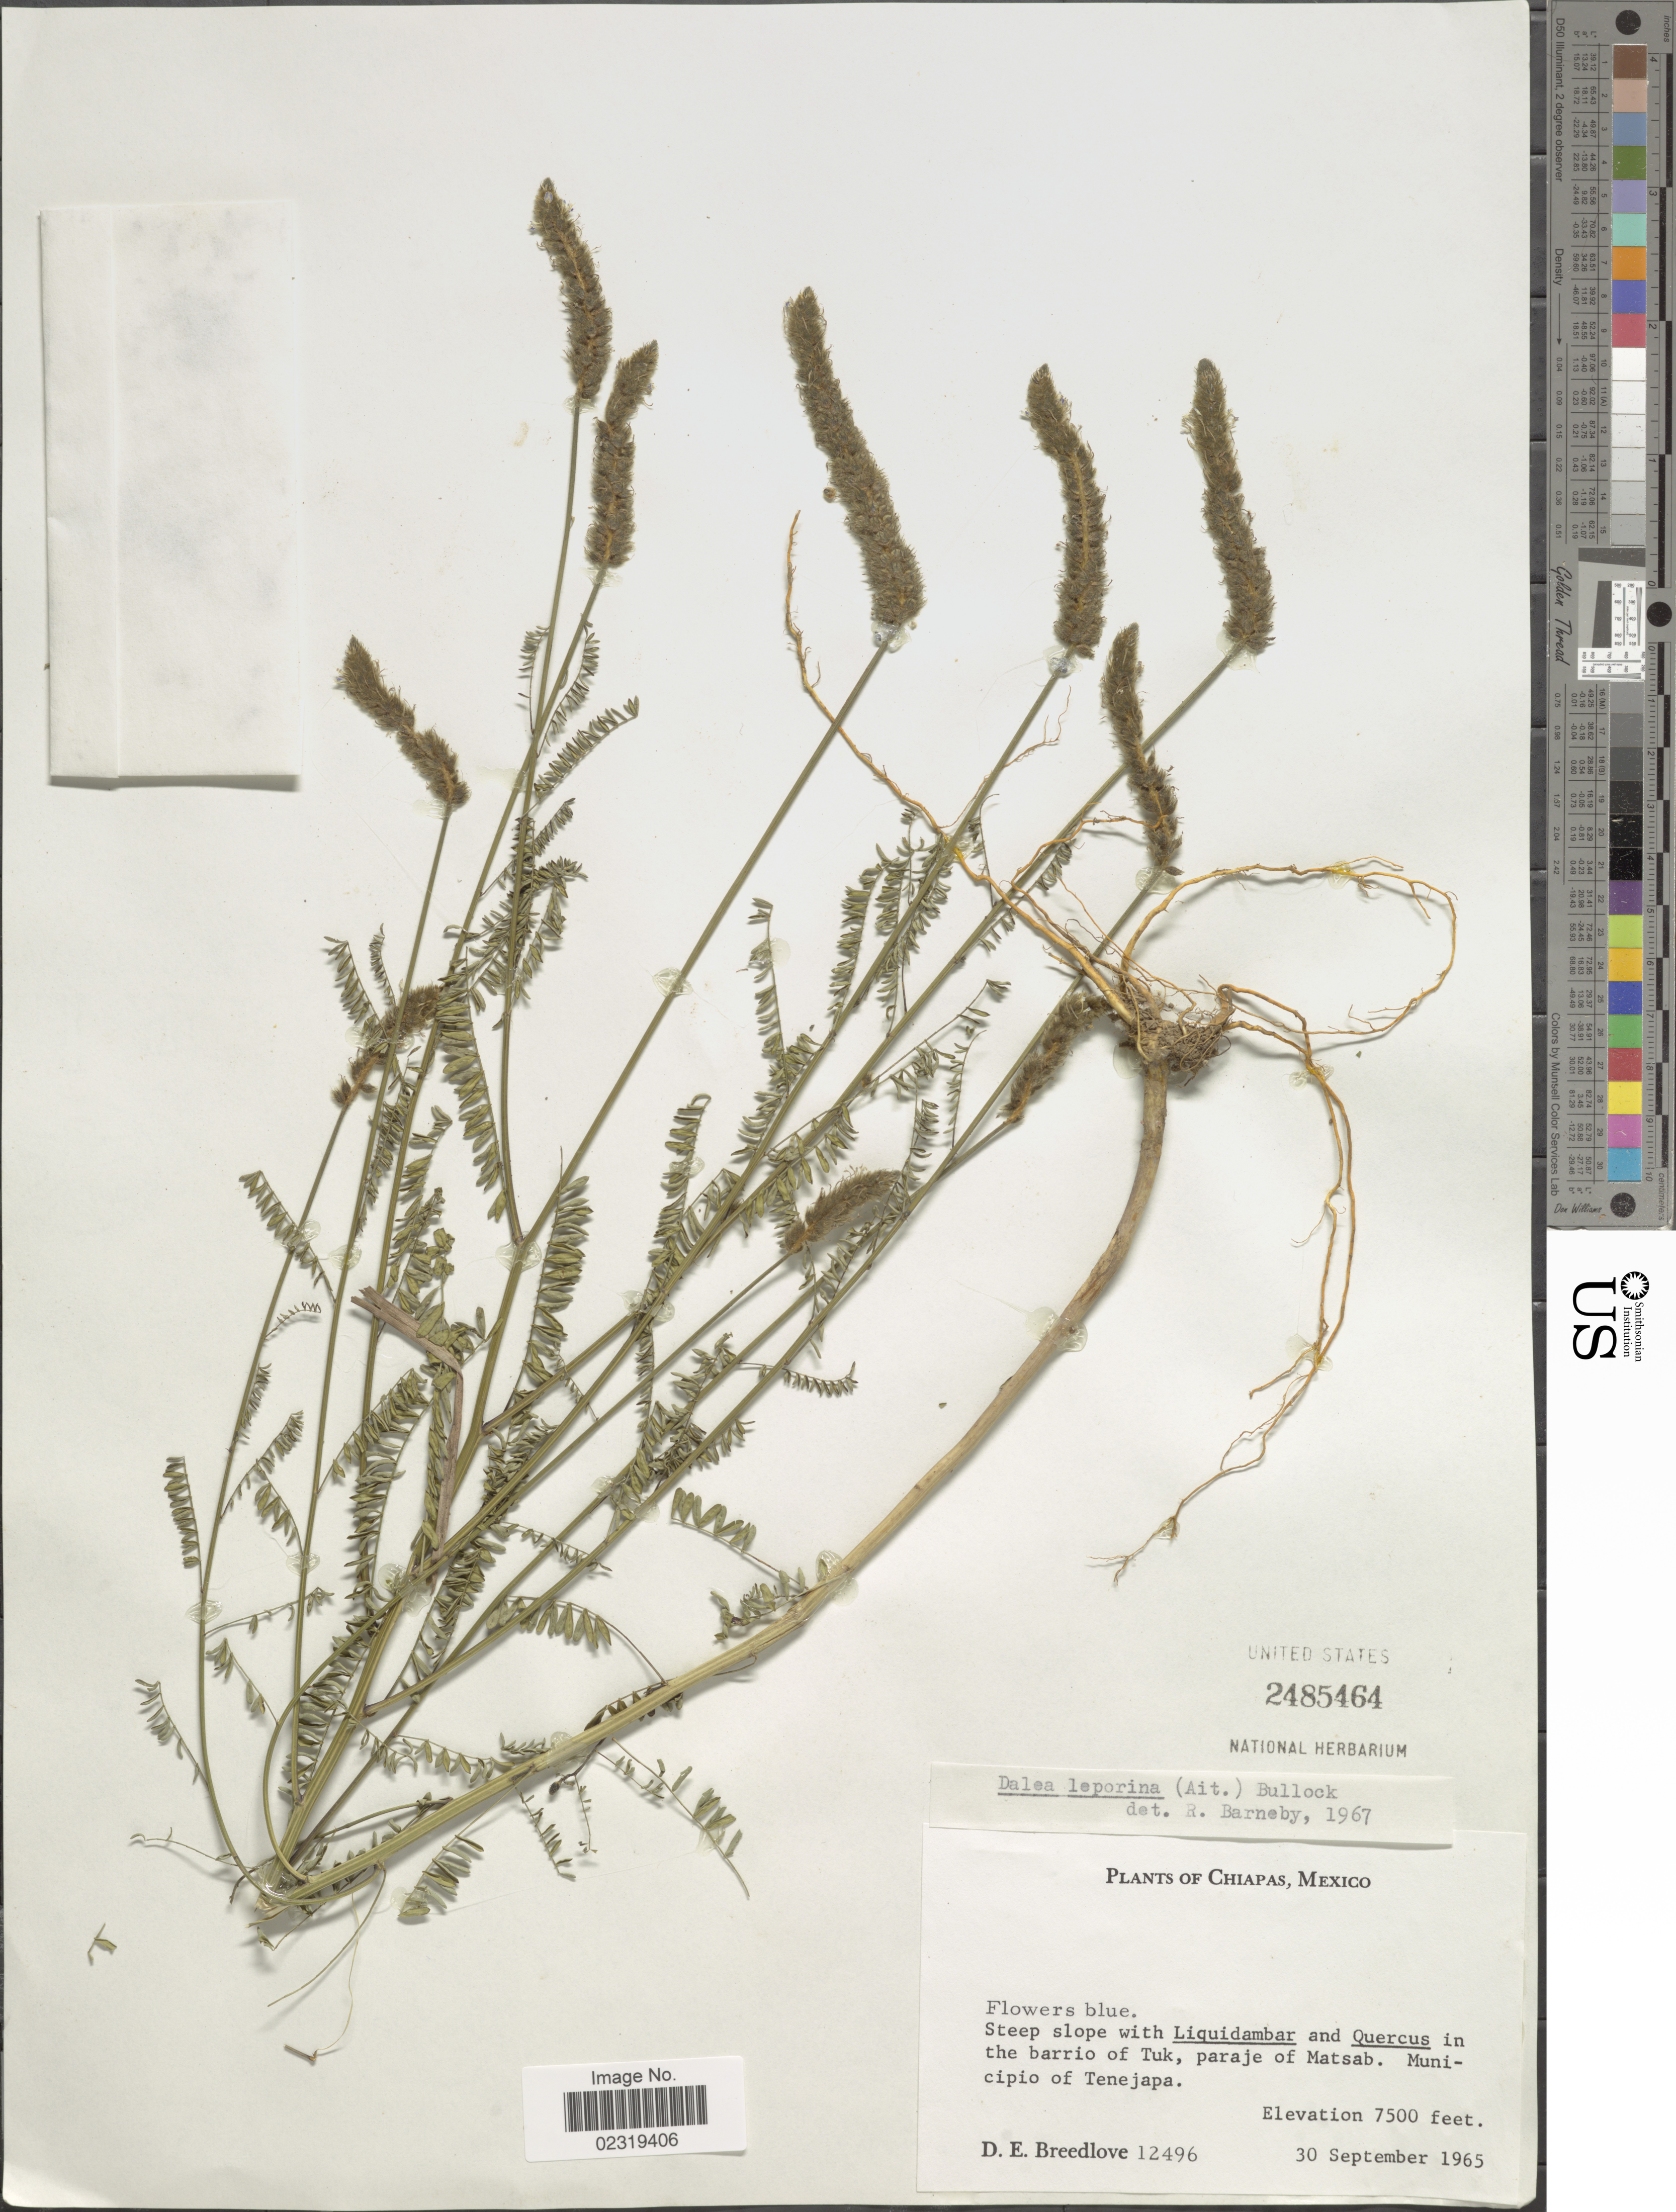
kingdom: Plantae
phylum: Tracheophyta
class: Magnoliopsida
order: Fabales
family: Fabaceae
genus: Dalea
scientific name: Dalea leporina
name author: (Aiton) Bullock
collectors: D. E. Breedlove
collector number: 12496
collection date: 1965-09-30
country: Mexico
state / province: Chiapas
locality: In the barrio of tuk, paraje of Matsab. Municipio of Tenejapa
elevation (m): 2286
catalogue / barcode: US 2485464